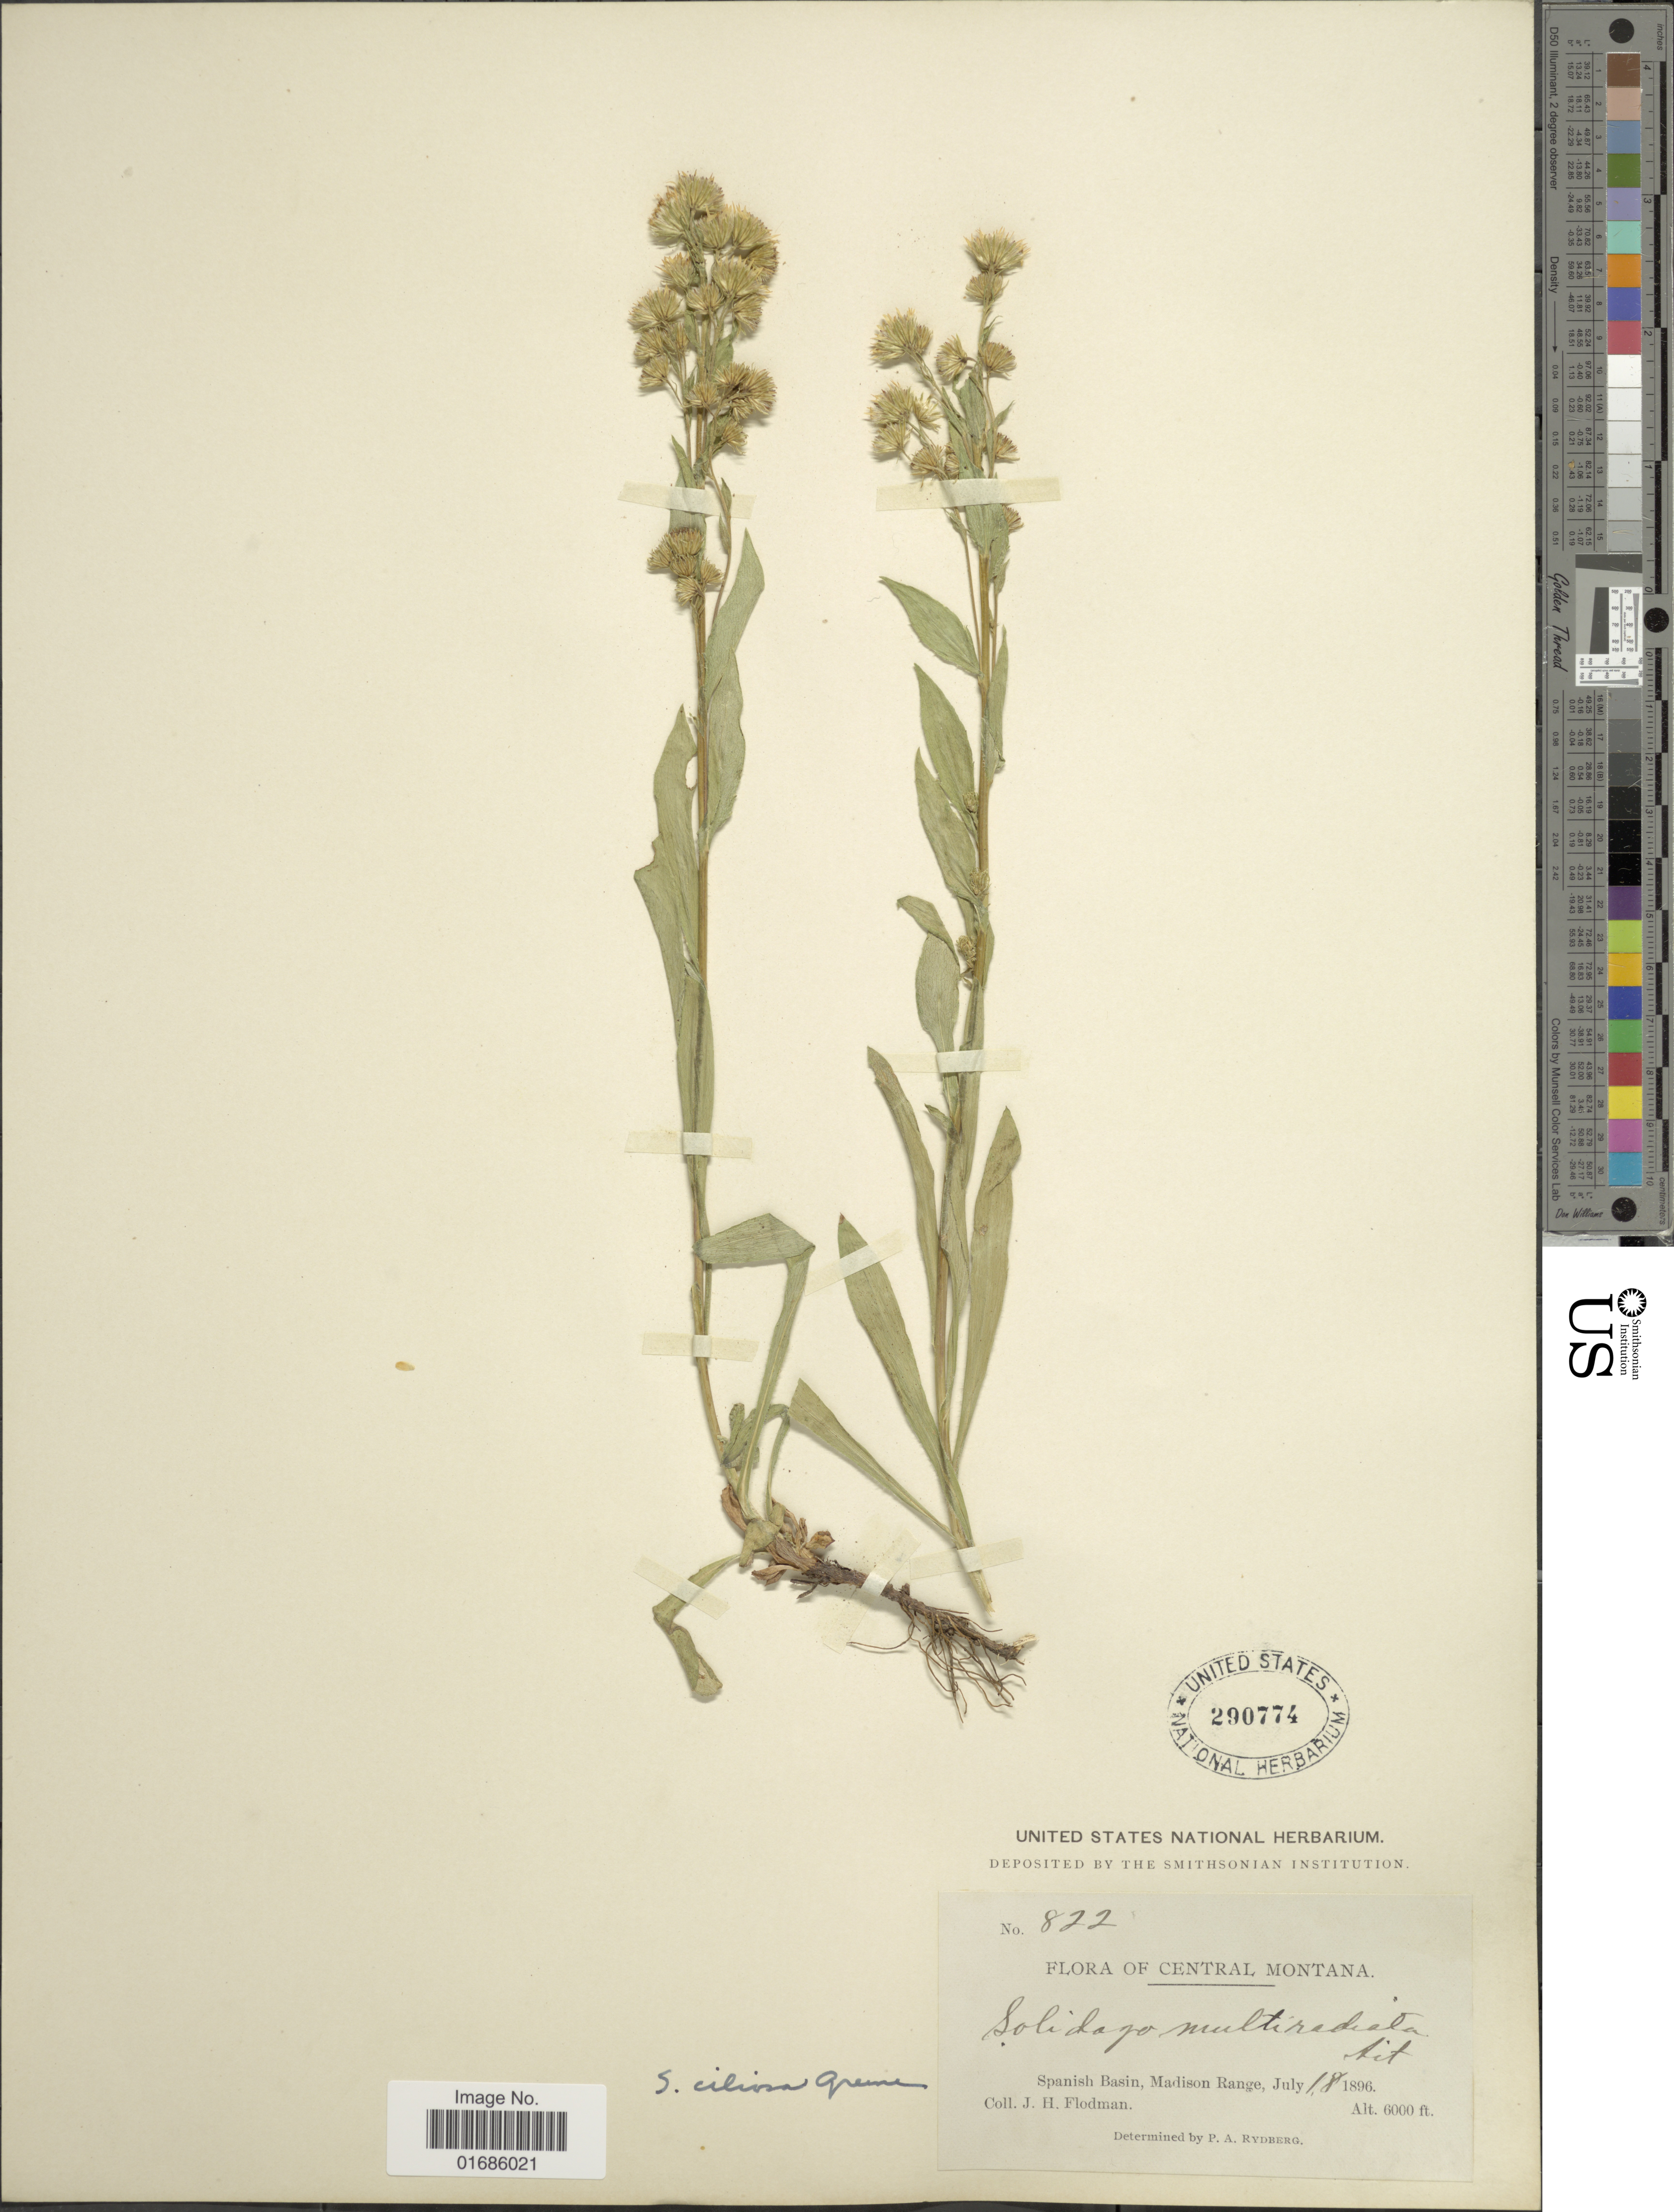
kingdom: Plantae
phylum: Tracheophyta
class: Magnoliopsida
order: Asterales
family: Asteraceae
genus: Solidago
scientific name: Solidago ciliosa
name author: Greene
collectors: J. Flodman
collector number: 822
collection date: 1896-07-18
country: United States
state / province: Montana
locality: Central Montana, Spanish Basin, Madison Range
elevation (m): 1829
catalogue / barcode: US 290774